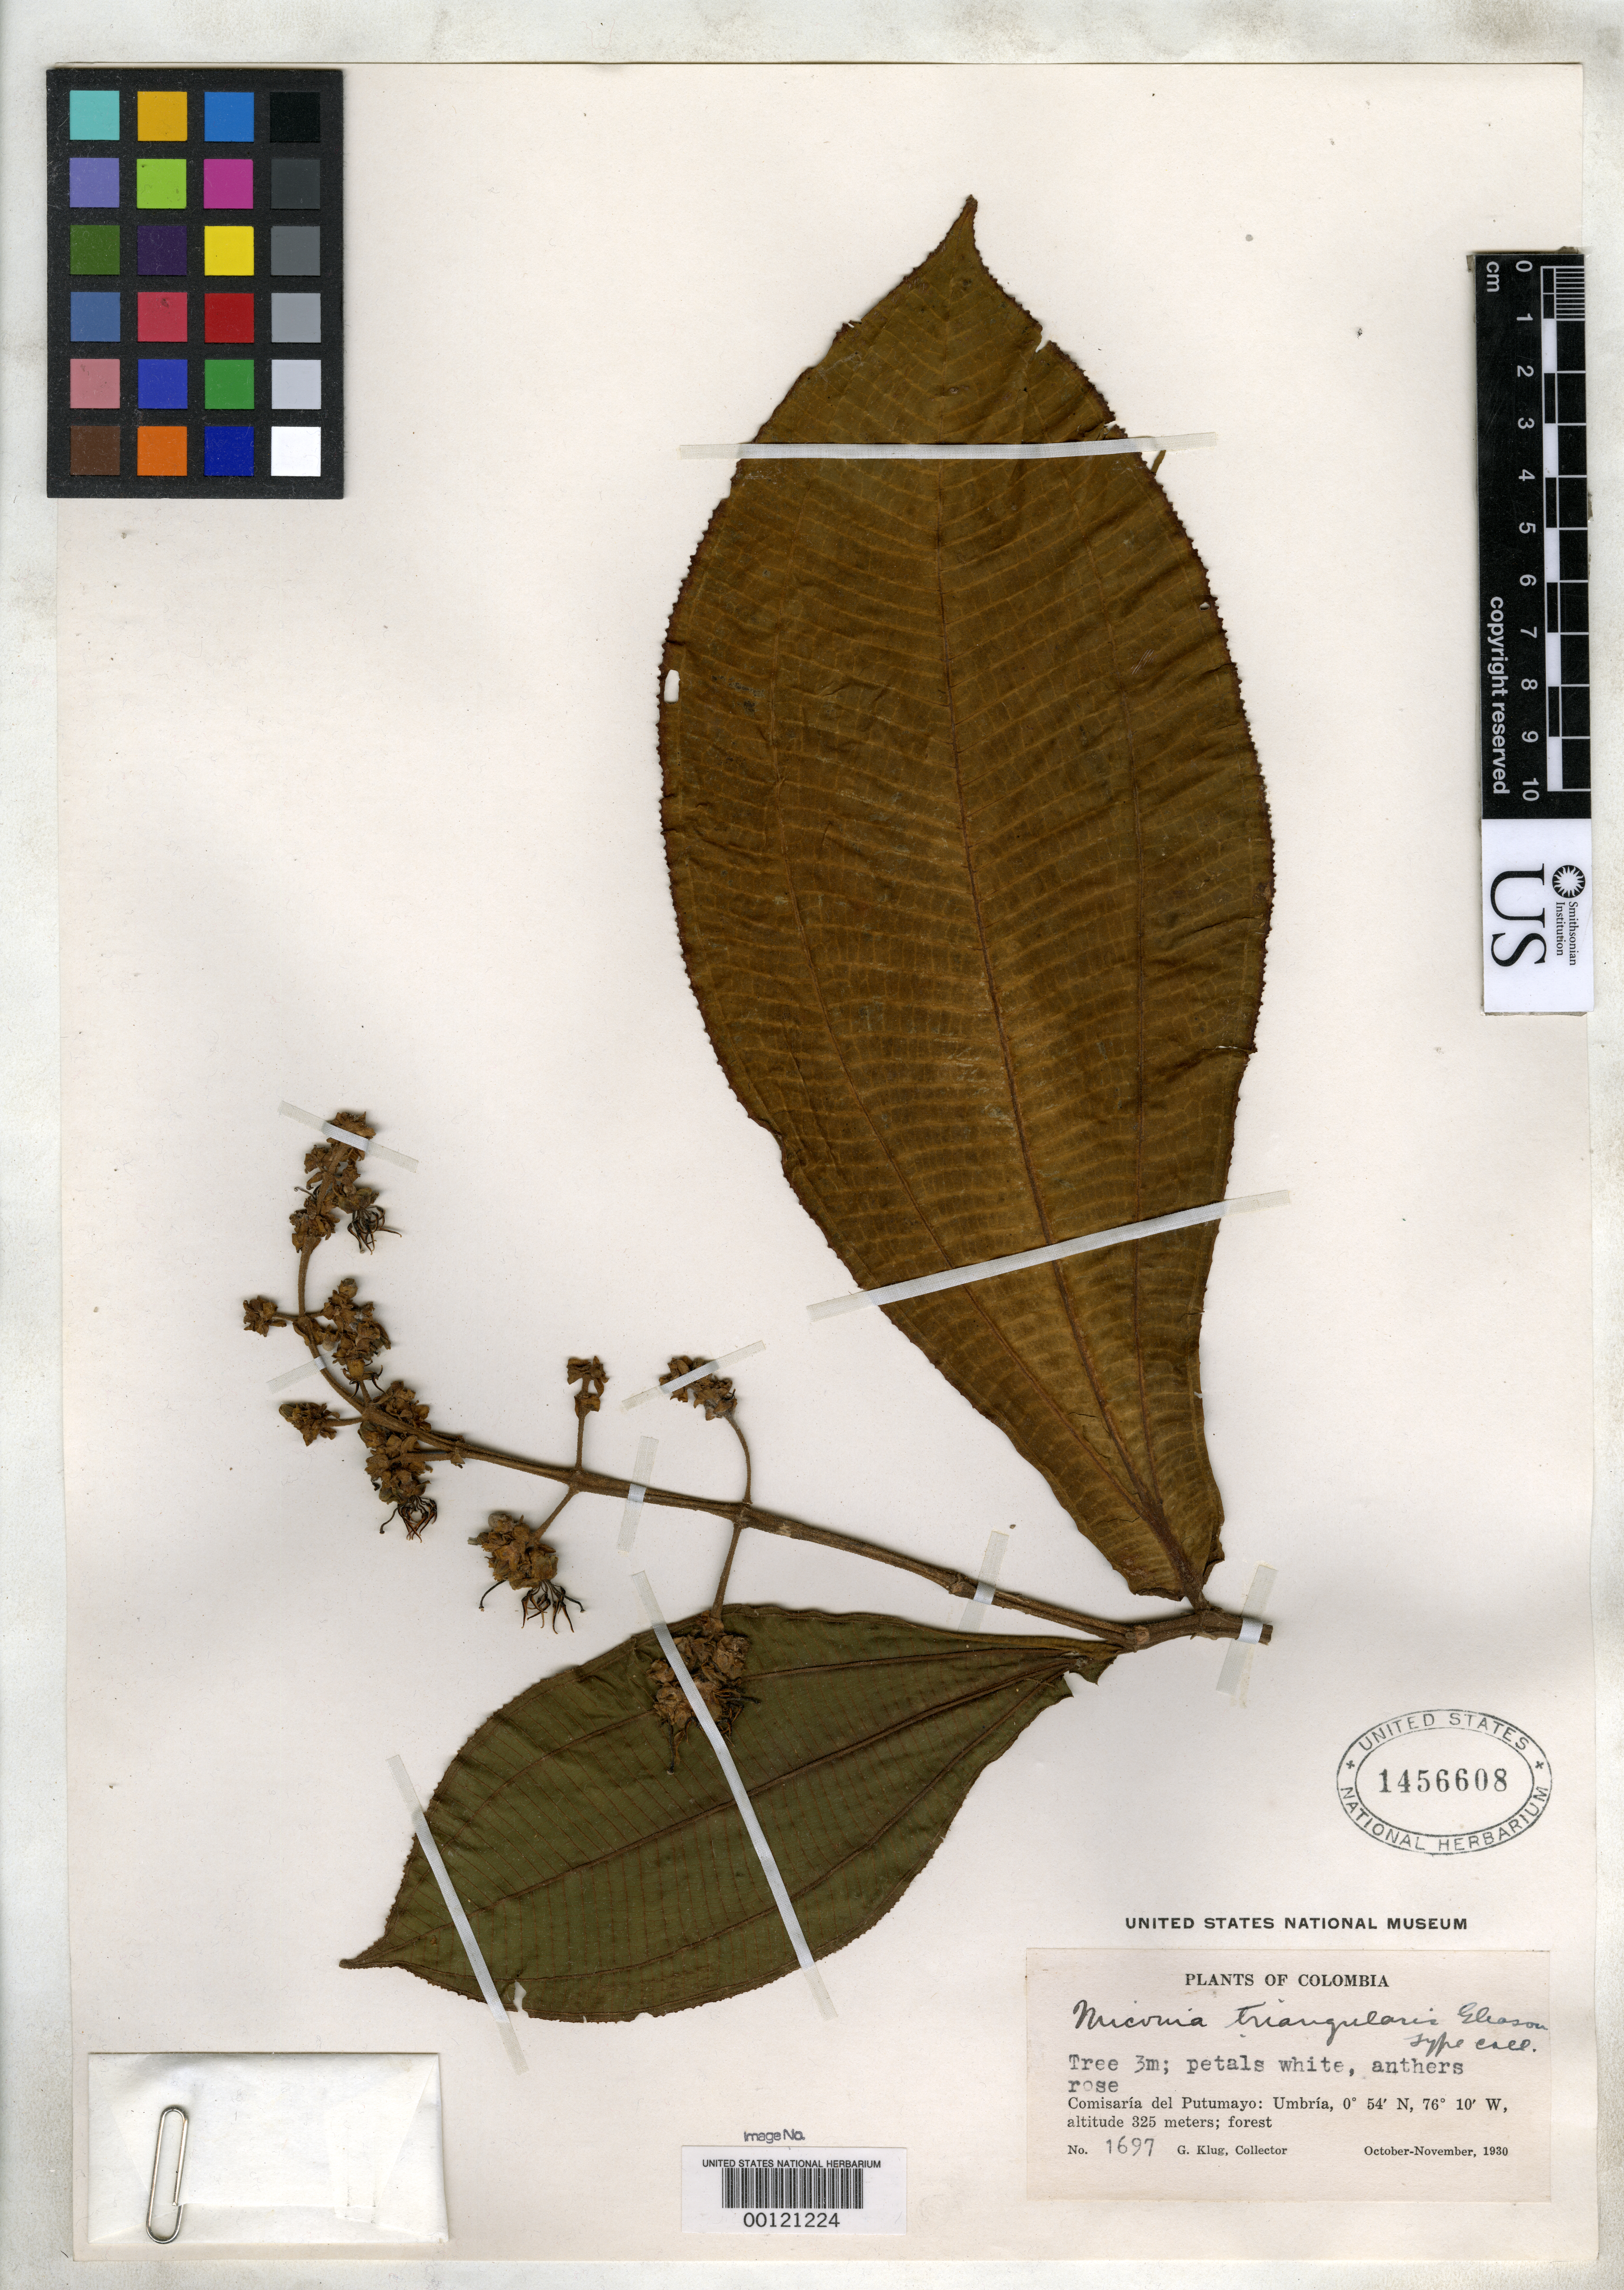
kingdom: Plantae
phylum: Tracheophyta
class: Magnoliopsida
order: Myrtales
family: Melastomataceae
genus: Miconia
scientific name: Miconia triangularis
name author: Gleason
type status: Isotype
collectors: G. Klug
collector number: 1697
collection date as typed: Oct 1930 to -- Nov 1930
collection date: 1930-10/1930-11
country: Colombia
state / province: Putumayo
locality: Umbria, Putumayo River.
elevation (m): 325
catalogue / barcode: US 1456608